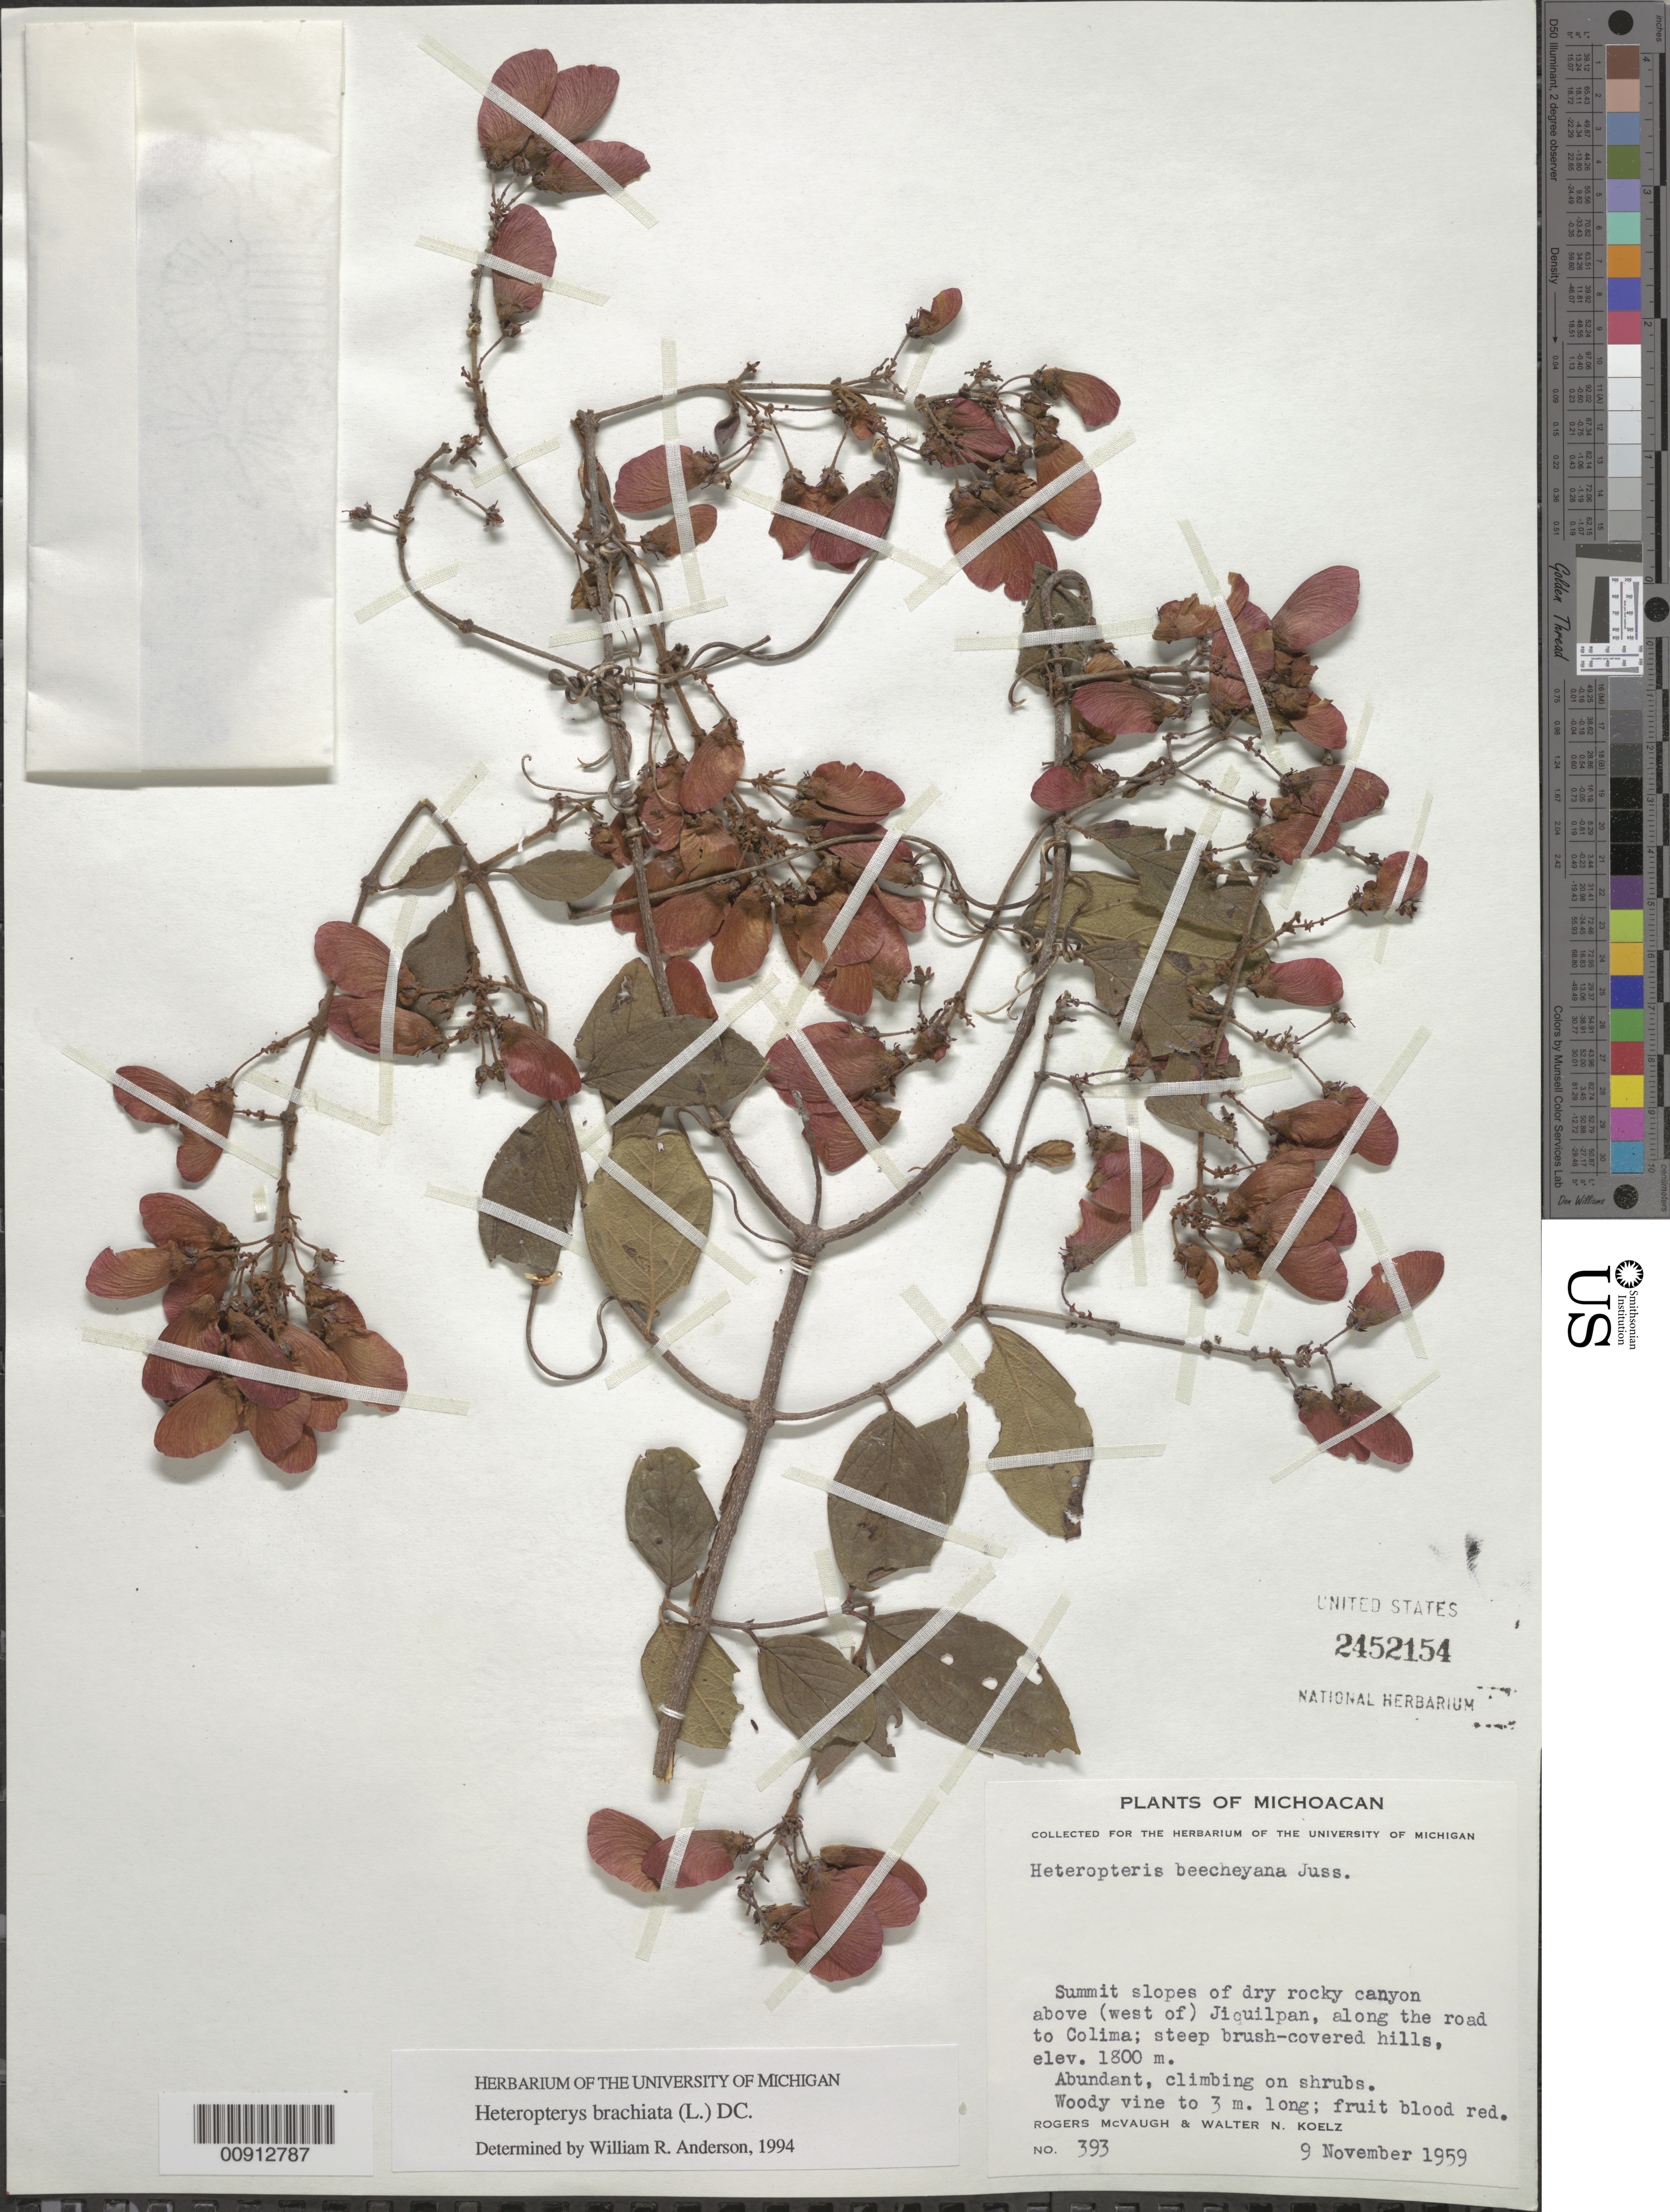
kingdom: Plantae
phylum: Tracheophyta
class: Magnoliopsida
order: Malpighiales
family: Malpighiaceae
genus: Heteropterys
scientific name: Heteropterys brachiata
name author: (L.) DC.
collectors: R. McVaugh & W. N. Koelz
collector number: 393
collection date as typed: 09 Nov 1959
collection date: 1959-11-09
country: Mexico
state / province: Michoacán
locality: Summit slopes of dry rocky canyon above (west of) Jiquilpan, along the road to Colima.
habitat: Steep brush-covered hills. Climbing on shrubs.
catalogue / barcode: US 2452154